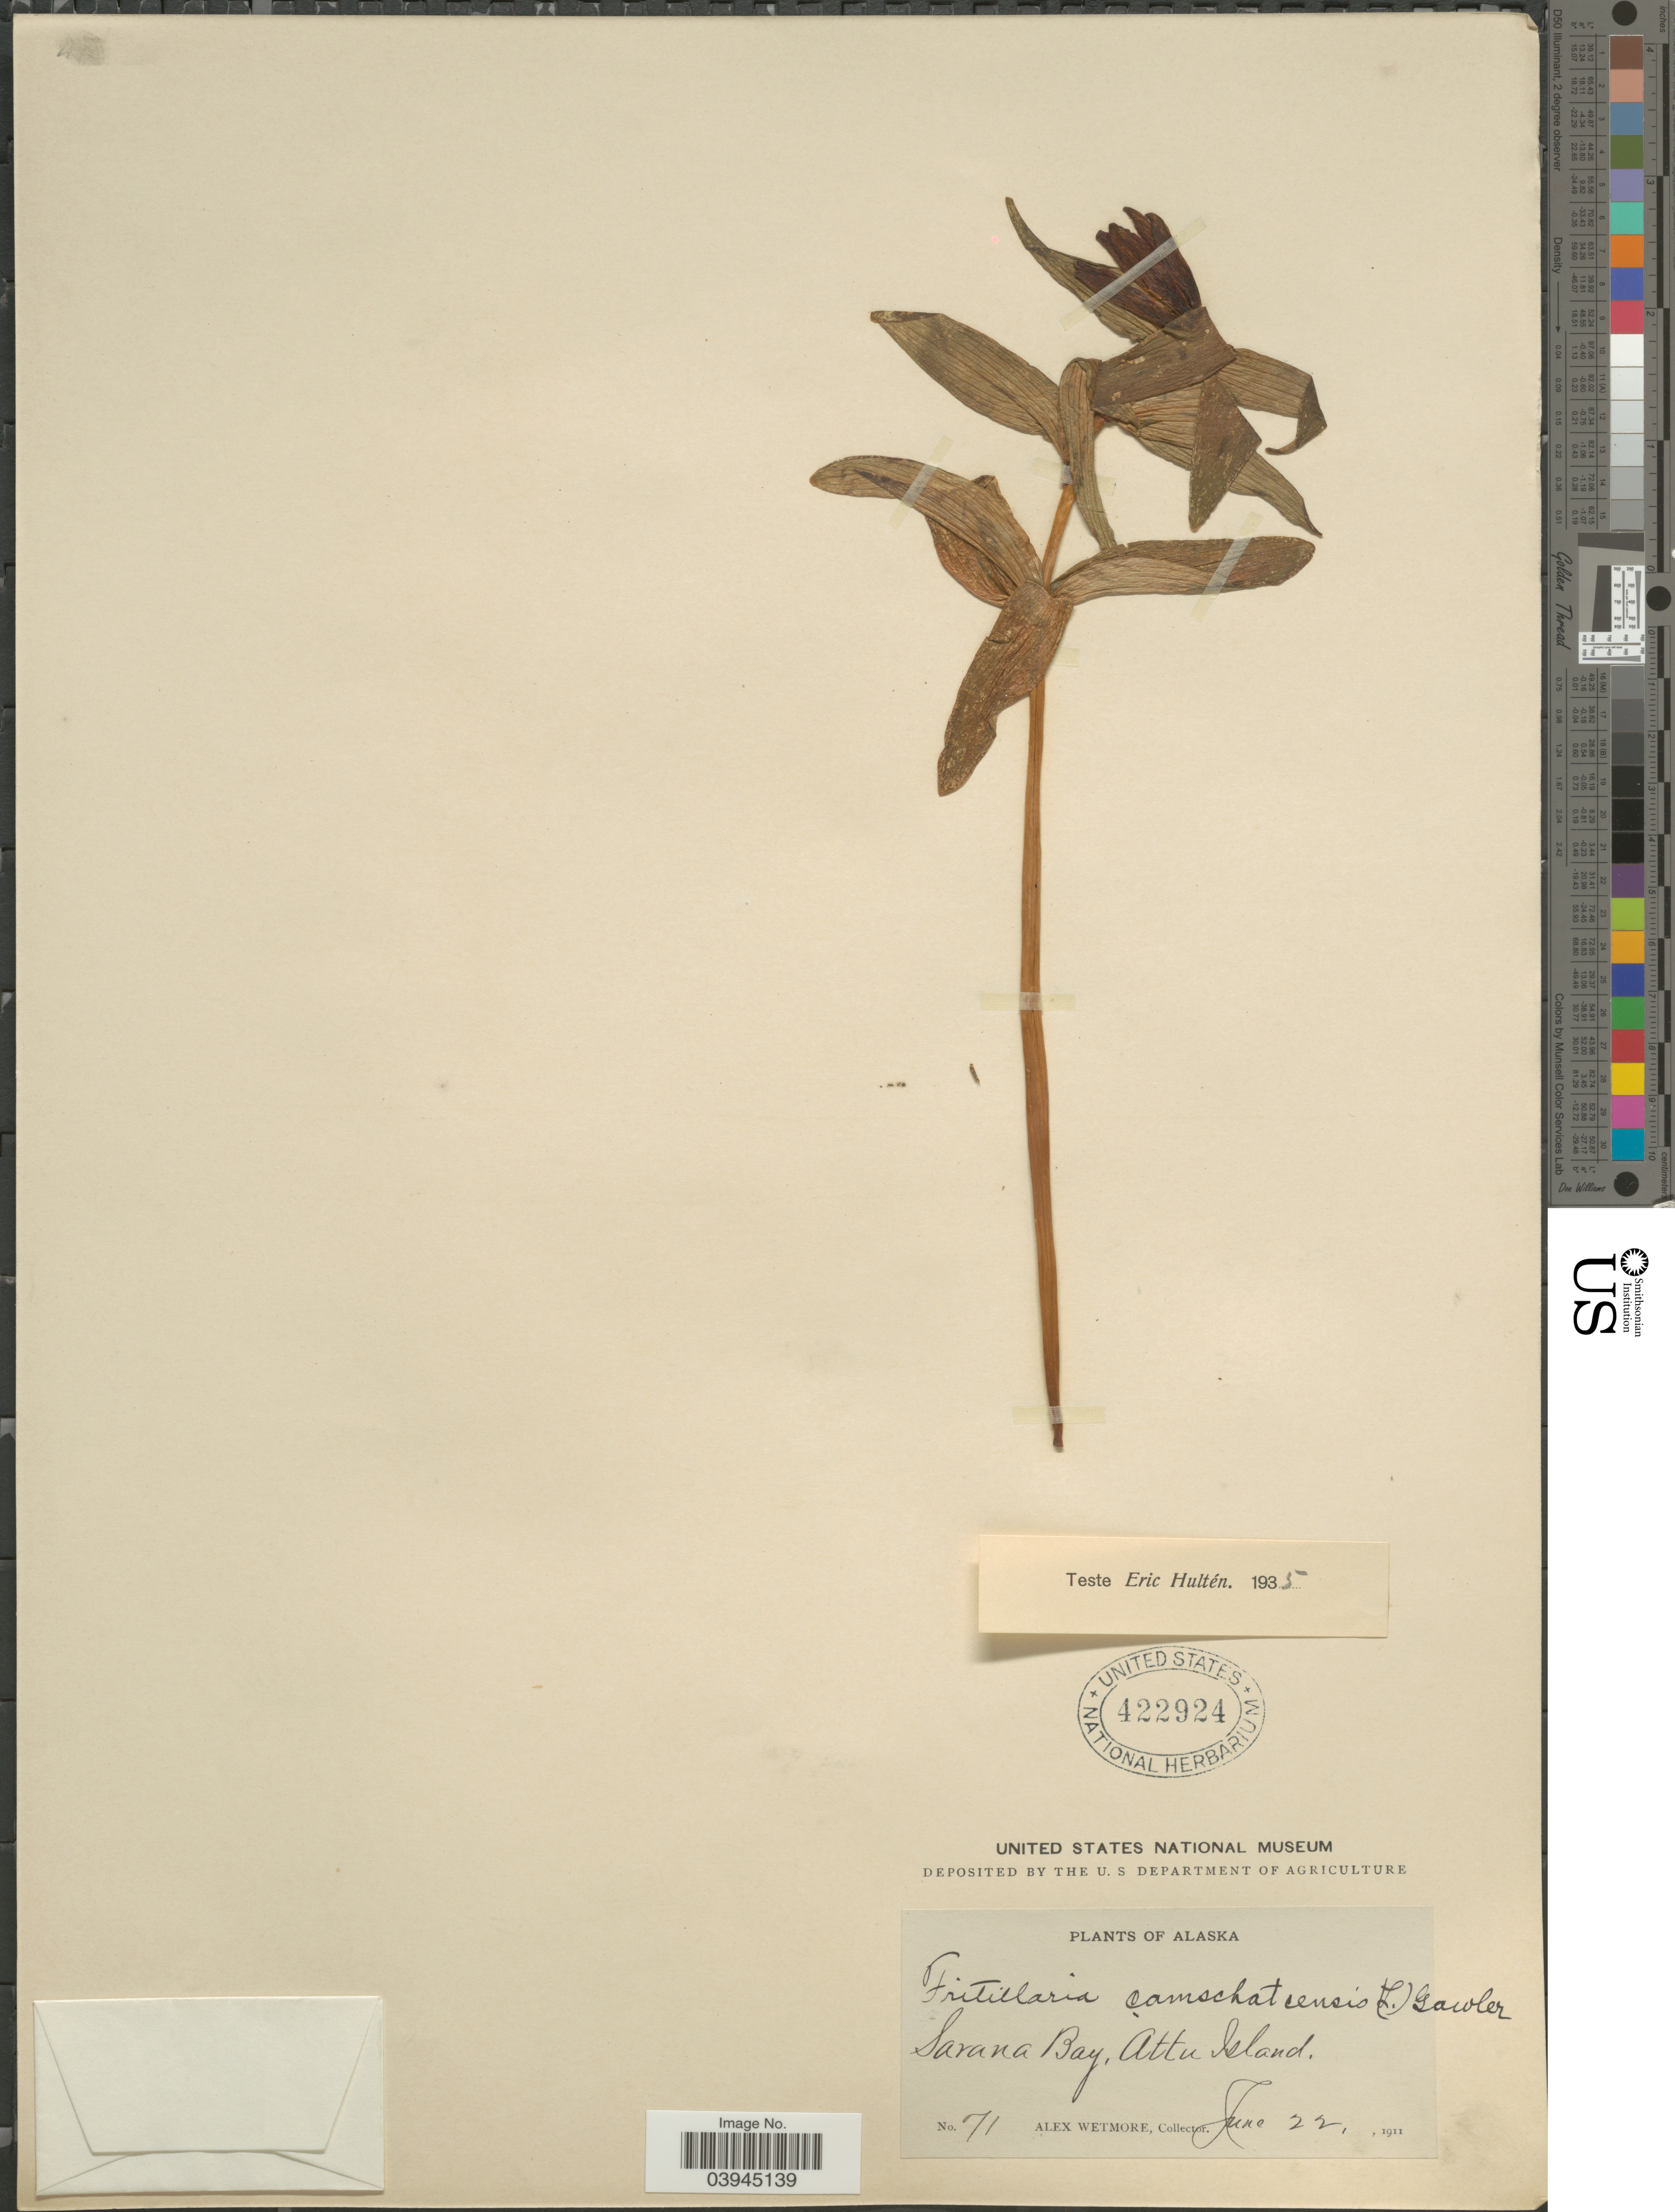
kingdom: Plantae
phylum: Tracheophyta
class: Liliopsida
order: Liliales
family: Liliaceae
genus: Fritillaria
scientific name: Fritillaria camschatcensis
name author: (L.) Ker Gawl.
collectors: A. Wetmore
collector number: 71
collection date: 1911-06-22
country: United States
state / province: Alaska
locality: Sarana Bay, Attu Island.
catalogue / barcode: US 422924